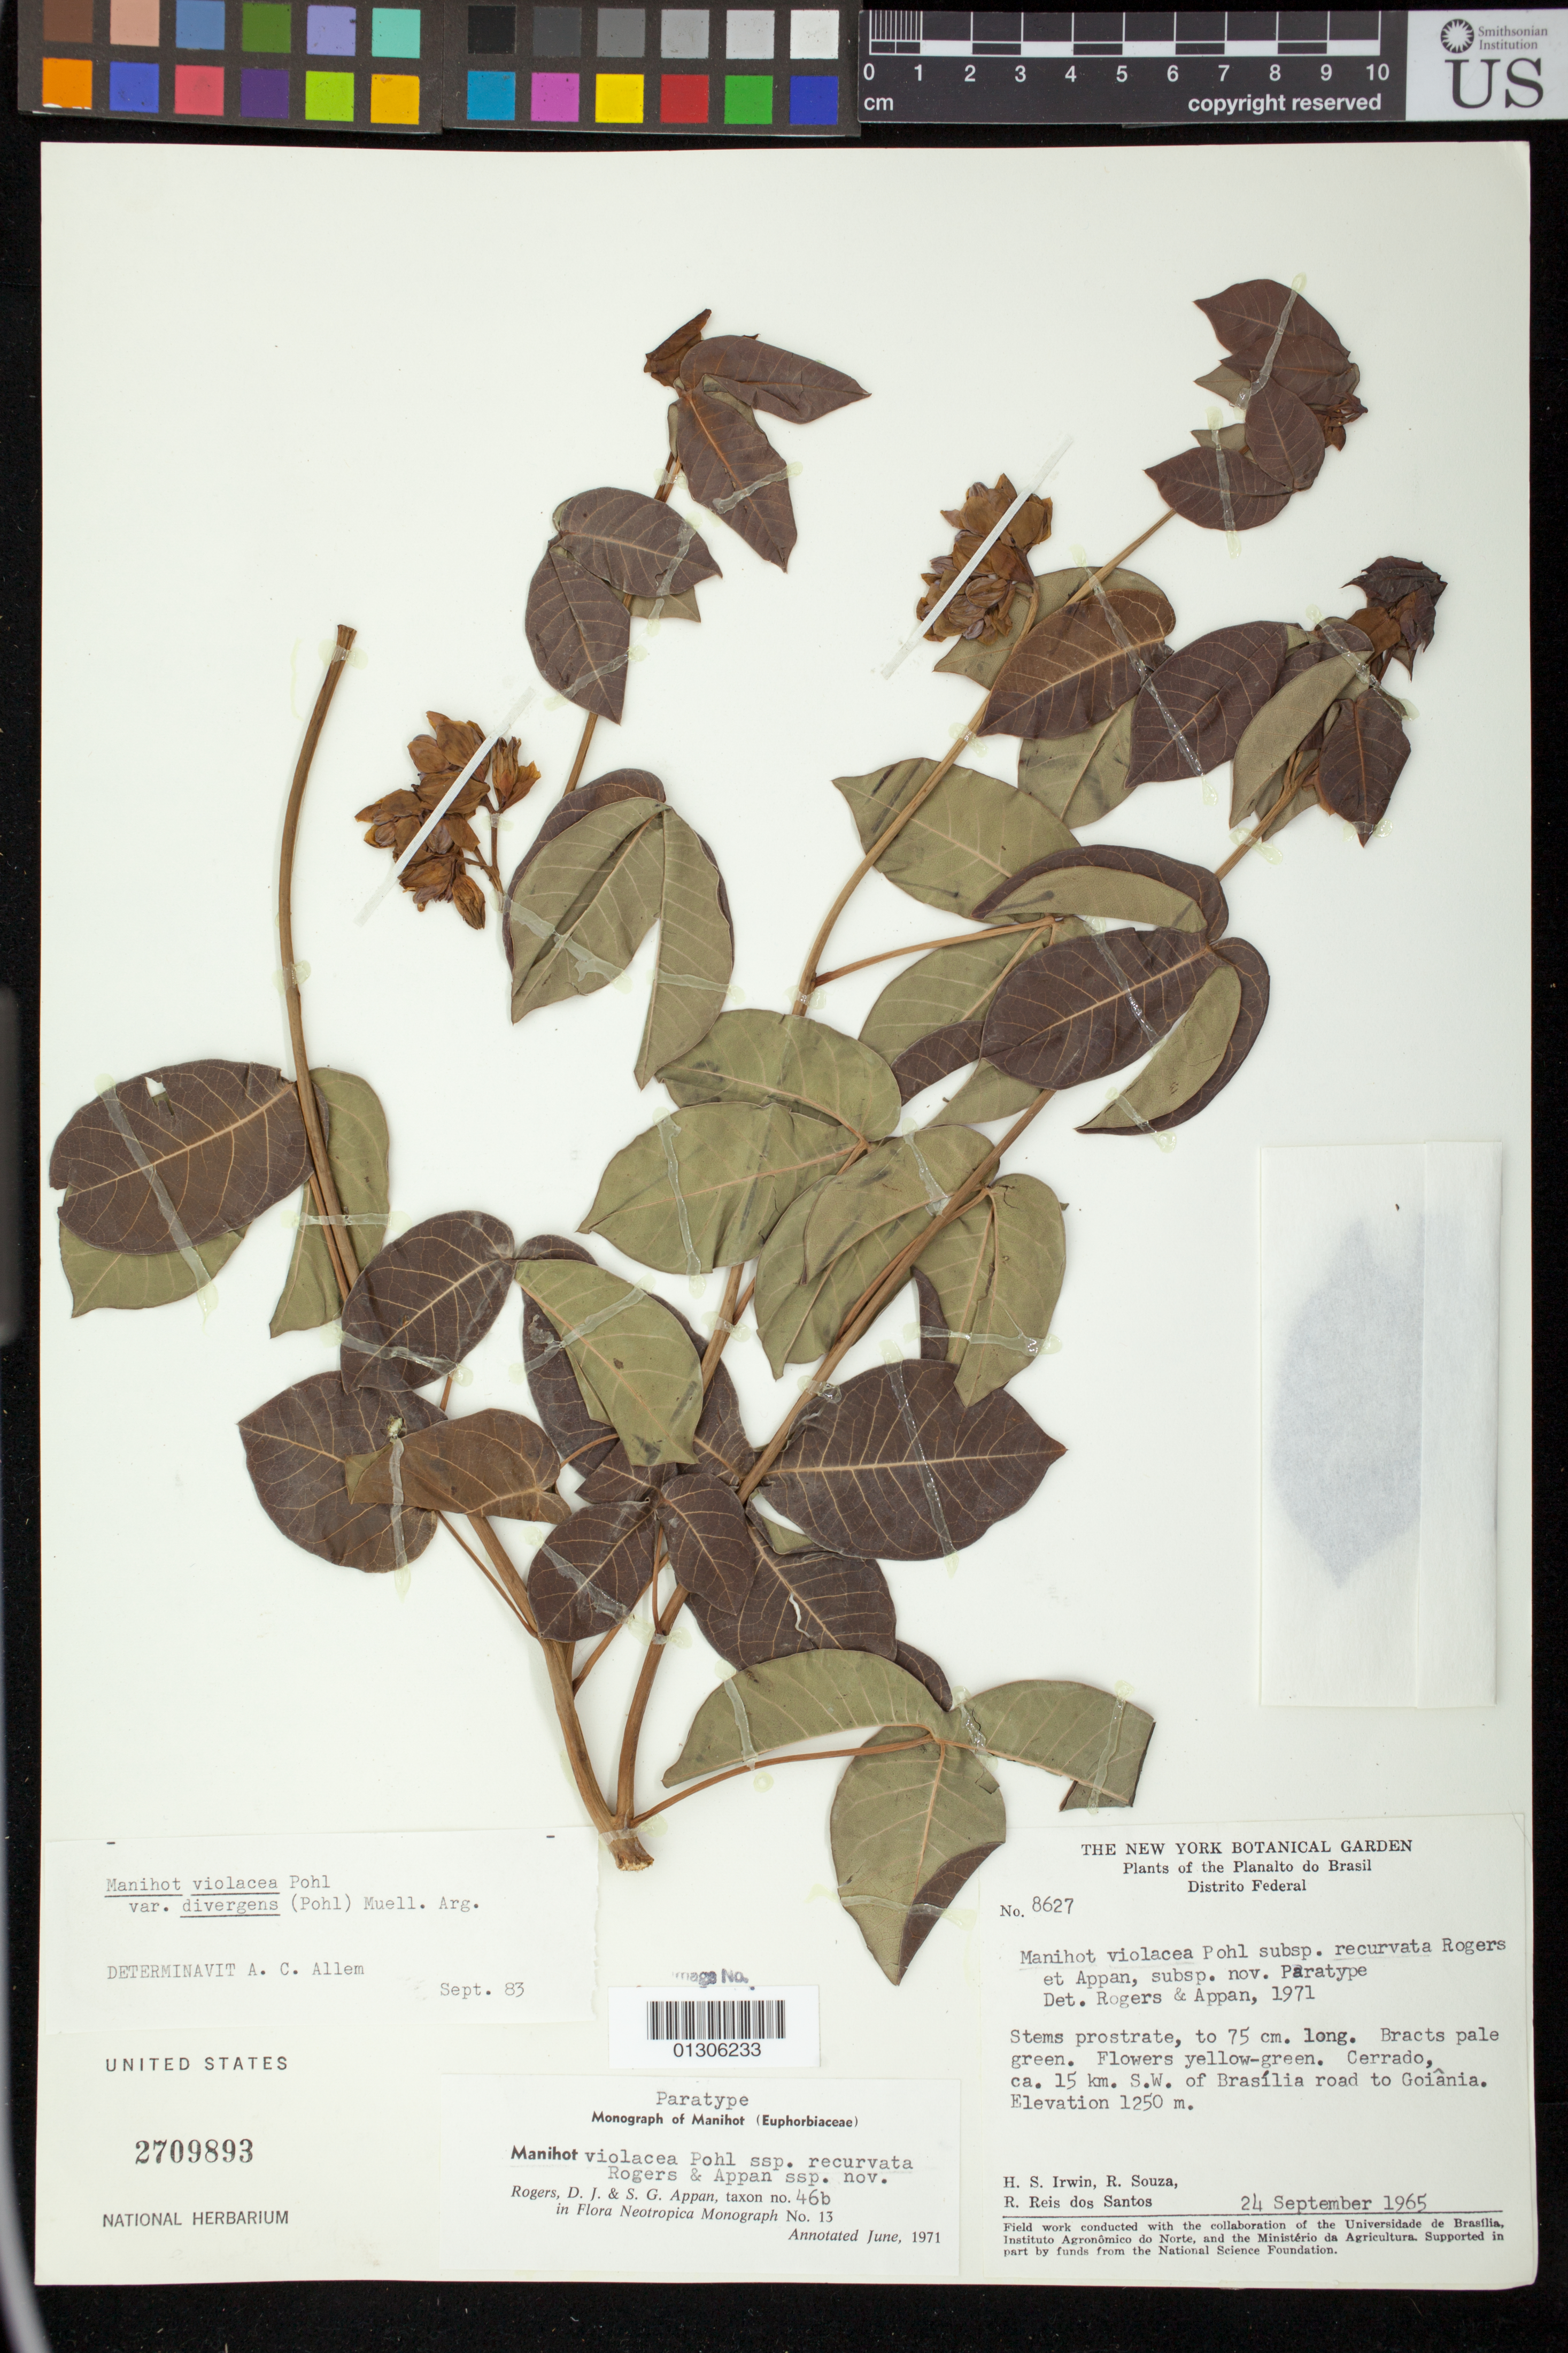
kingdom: Plantae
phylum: Tracheophyta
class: Magnoliopsida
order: Malpighiales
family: Euphorbiaceae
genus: Manihot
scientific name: Manihot violacea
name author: Pohl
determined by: Mendoza, M.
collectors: H. Irwin, R. Souza & R. Reis dos Santos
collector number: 8627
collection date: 1965-09-24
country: Brazil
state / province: Distrito Federal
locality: Cerrado, ca. 15 km. S.W. of Brasilia road to Goiania.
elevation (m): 1250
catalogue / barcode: US 2709893